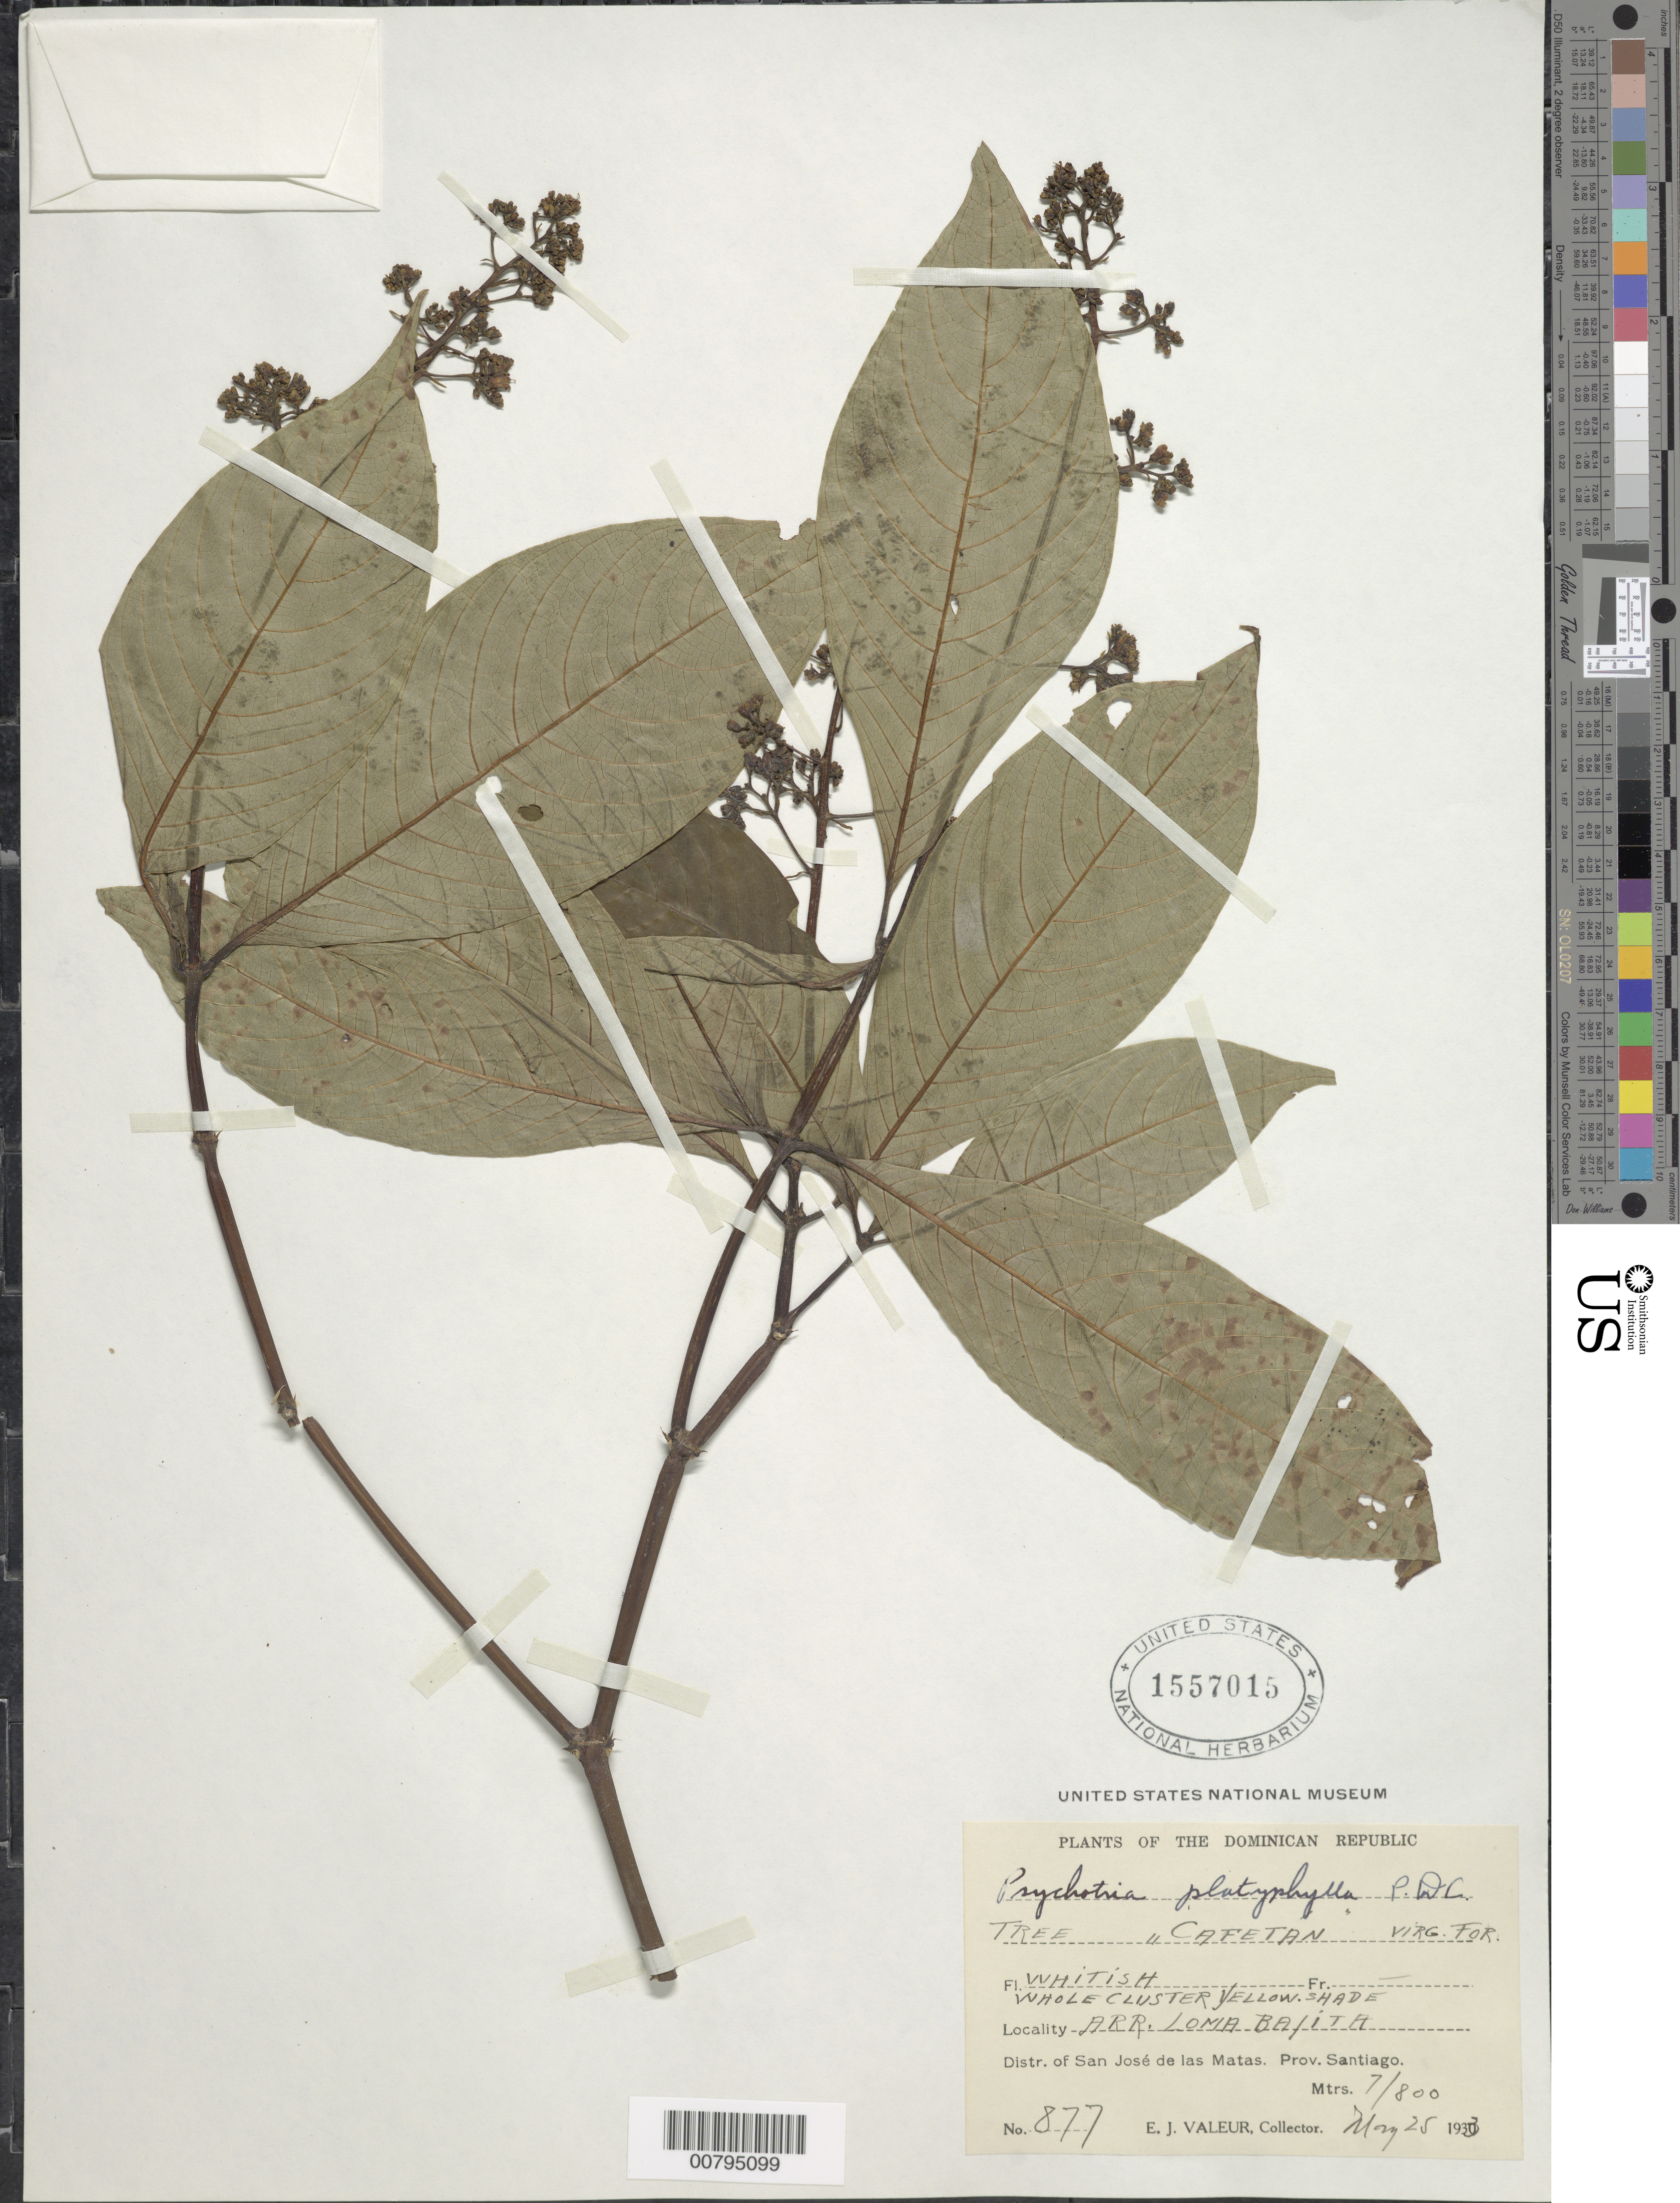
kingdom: Plantae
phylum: Tracheophyta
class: Magnoliopsida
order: Gentianales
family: Rubiaceae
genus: Psychotria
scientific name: Psychotria berteroana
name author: DC.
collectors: E. Valeur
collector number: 877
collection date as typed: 25 May 1930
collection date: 1930-05-25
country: Dominican Republic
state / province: Santiago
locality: Distr. Of San José de las Matras. Arr. Loma Bajita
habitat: Virgin forest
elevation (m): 700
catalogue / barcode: US 1557015